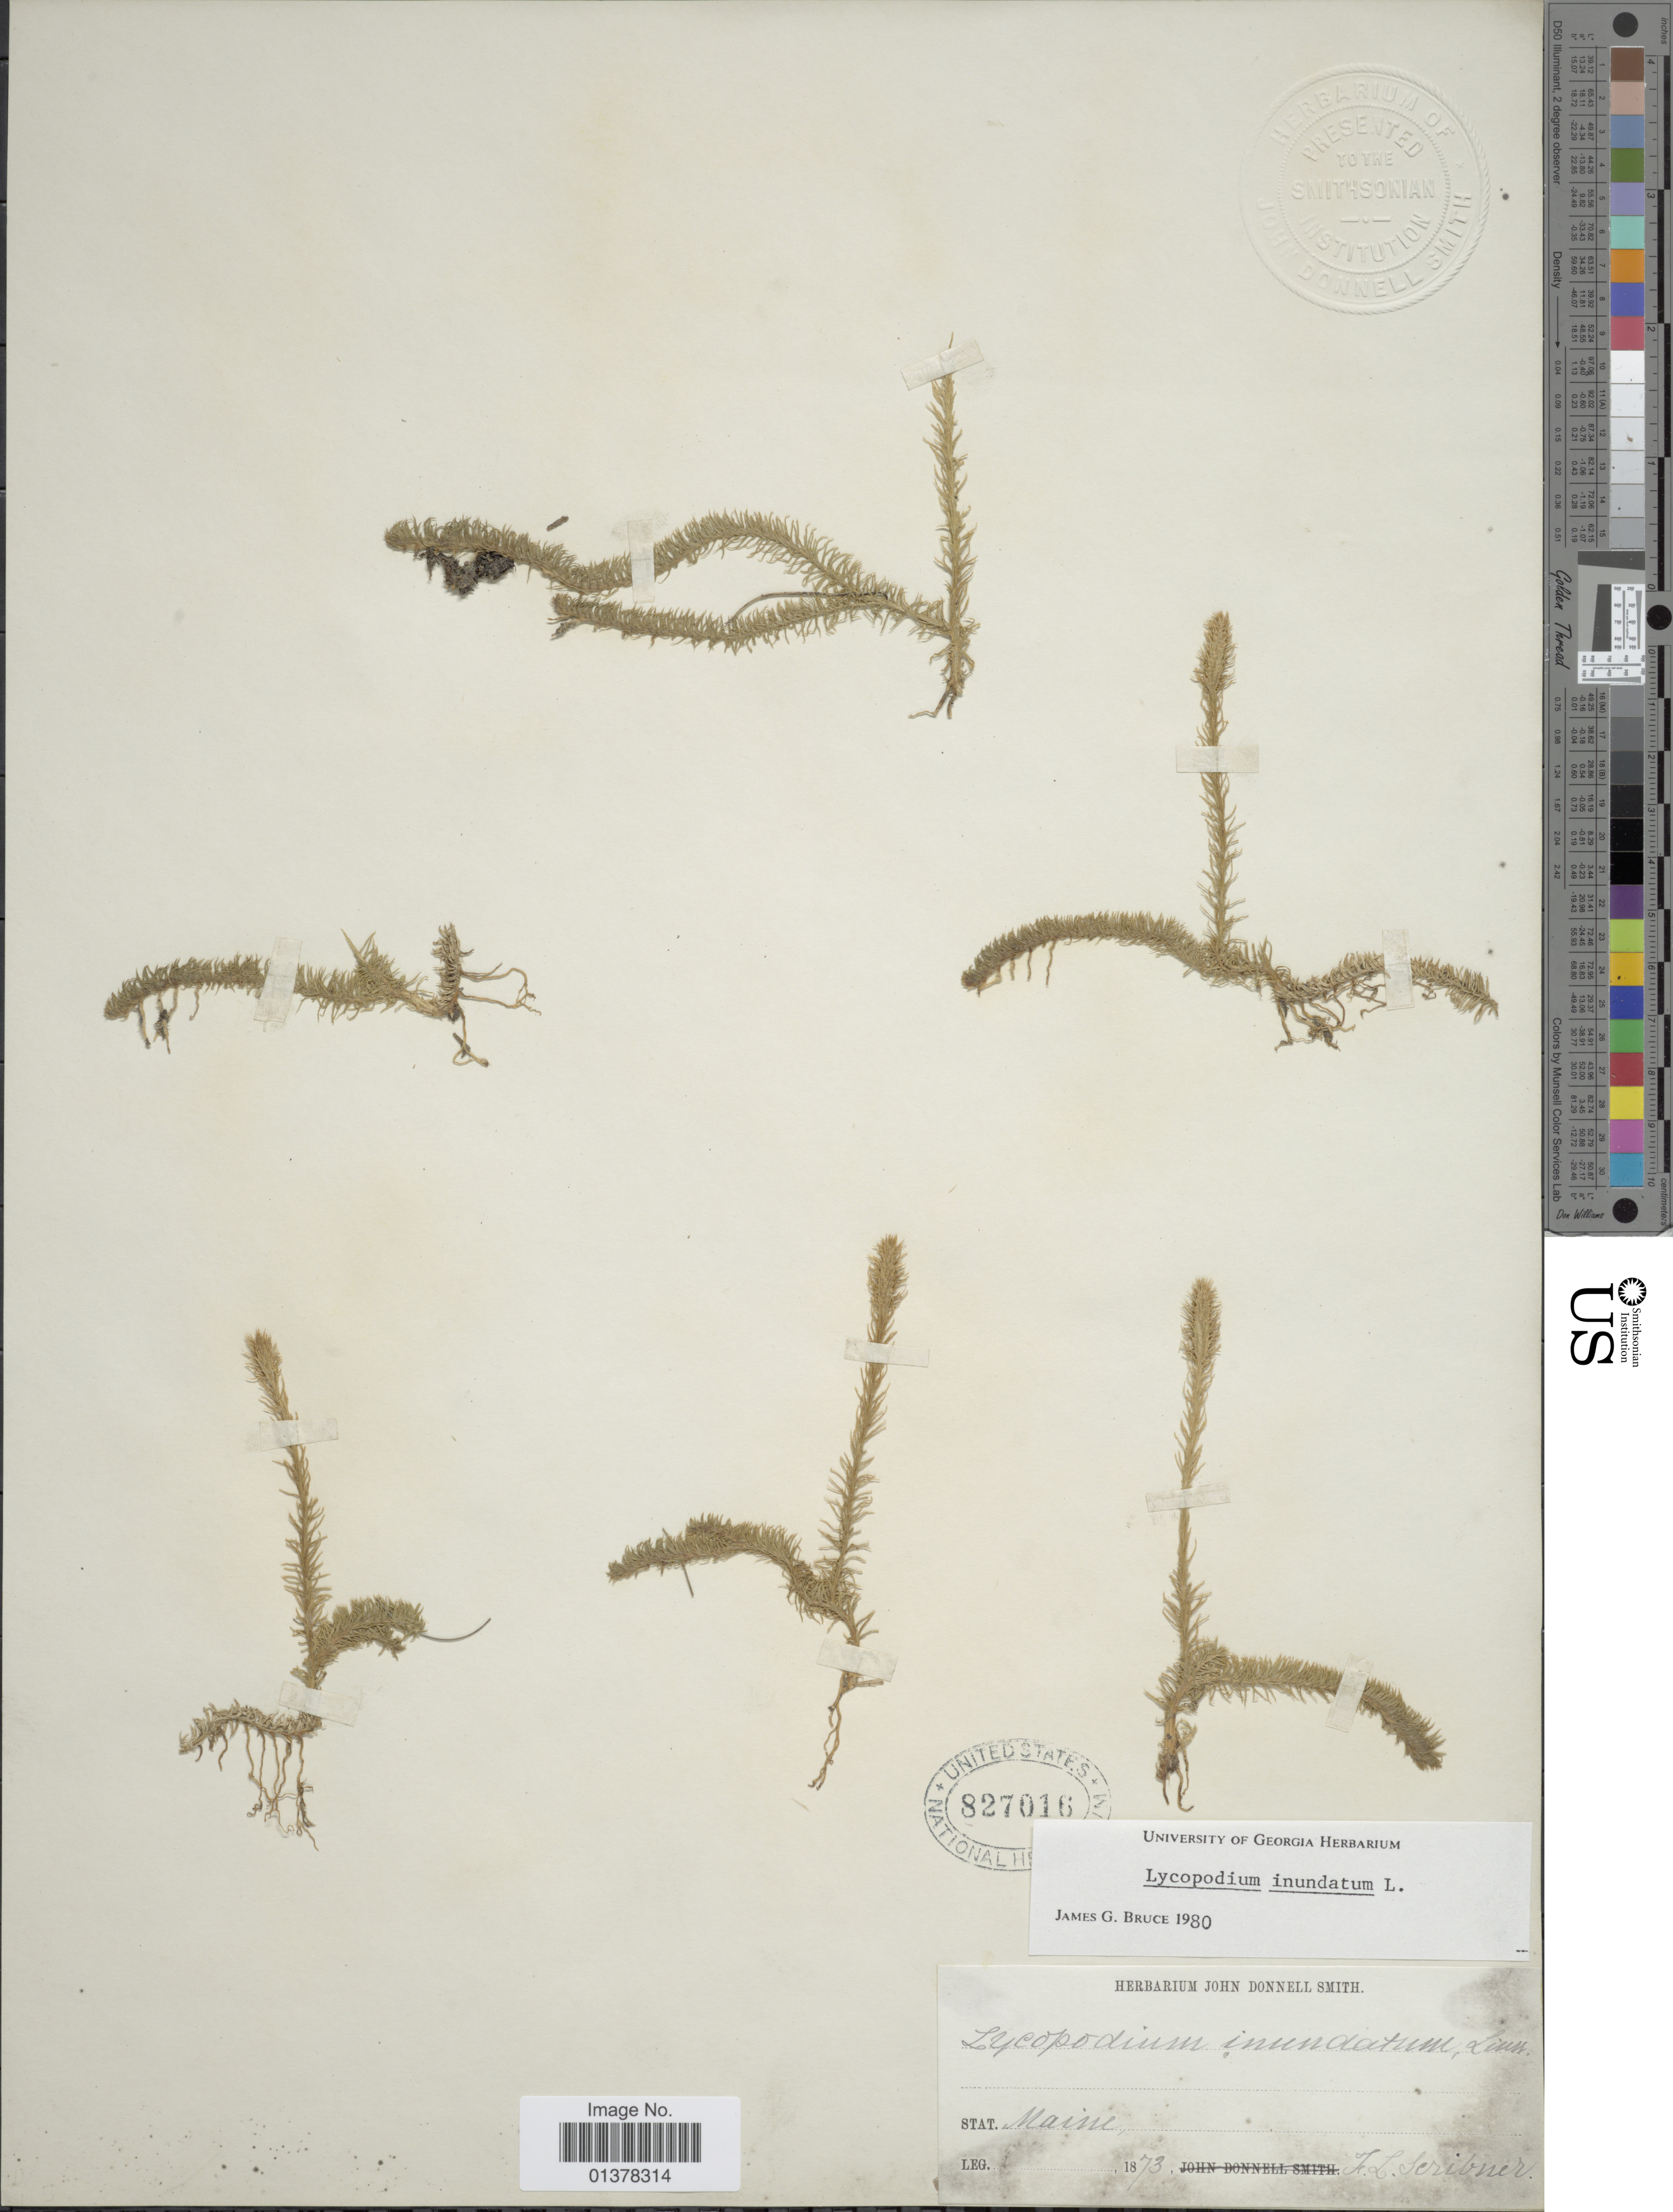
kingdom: Plantae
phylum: Tracheophyta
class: Lycopodiopsida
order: Lycopodiales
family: Lycopodiaceae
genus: Lycopodiella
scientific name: Lycopodiella inundata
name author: (L.) Holub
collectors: F. Scribner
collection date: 1873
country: United States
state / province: Maine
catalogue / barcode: US 827016